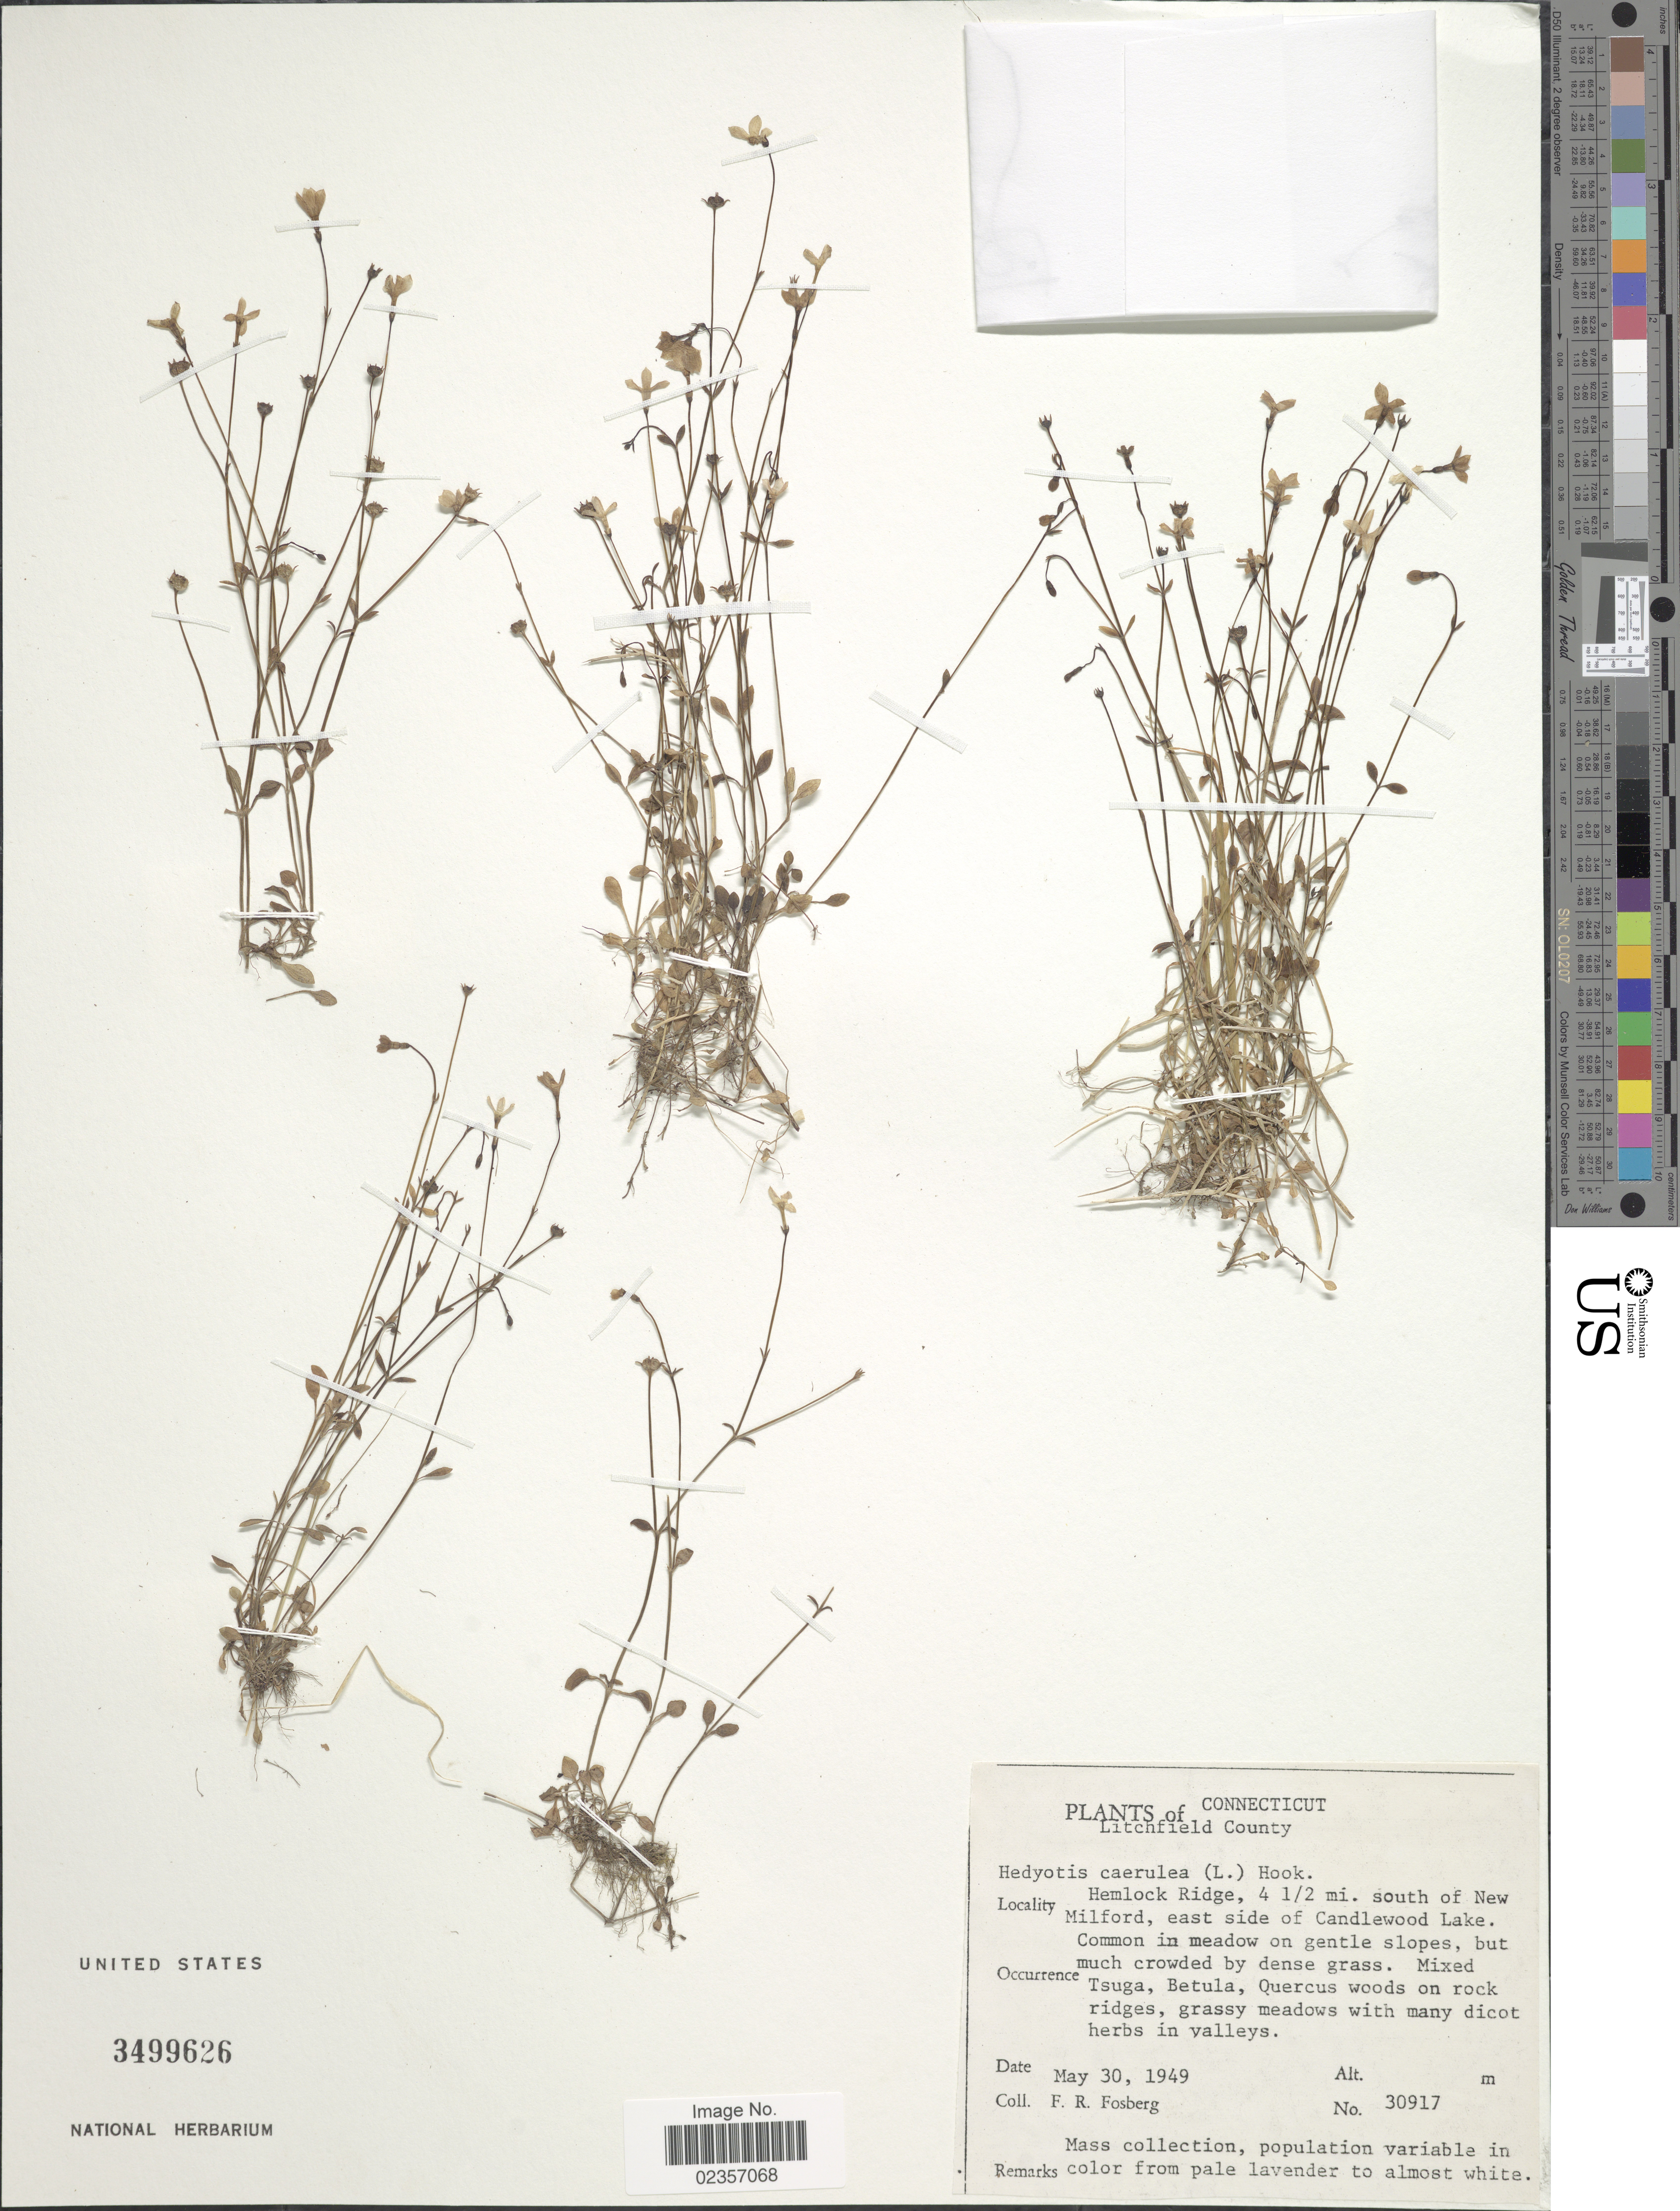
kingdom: Plantae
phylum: Tracheophyta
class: Magnoliopsida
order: Gentianales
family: Rubiaceae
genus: Houstonia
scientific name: Houstonia caerulea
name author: L.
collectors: F. R. Fosberg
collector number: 30917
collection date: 1949-05-30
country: United States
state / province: Connecticut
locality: Litchfield County, Hemlock Ridge, 4½ mi. south of New Milford, east side of Candlewood Lake. Common in meadow on gentle slopes, but much crowded by dense grass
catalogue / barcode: US 3499626